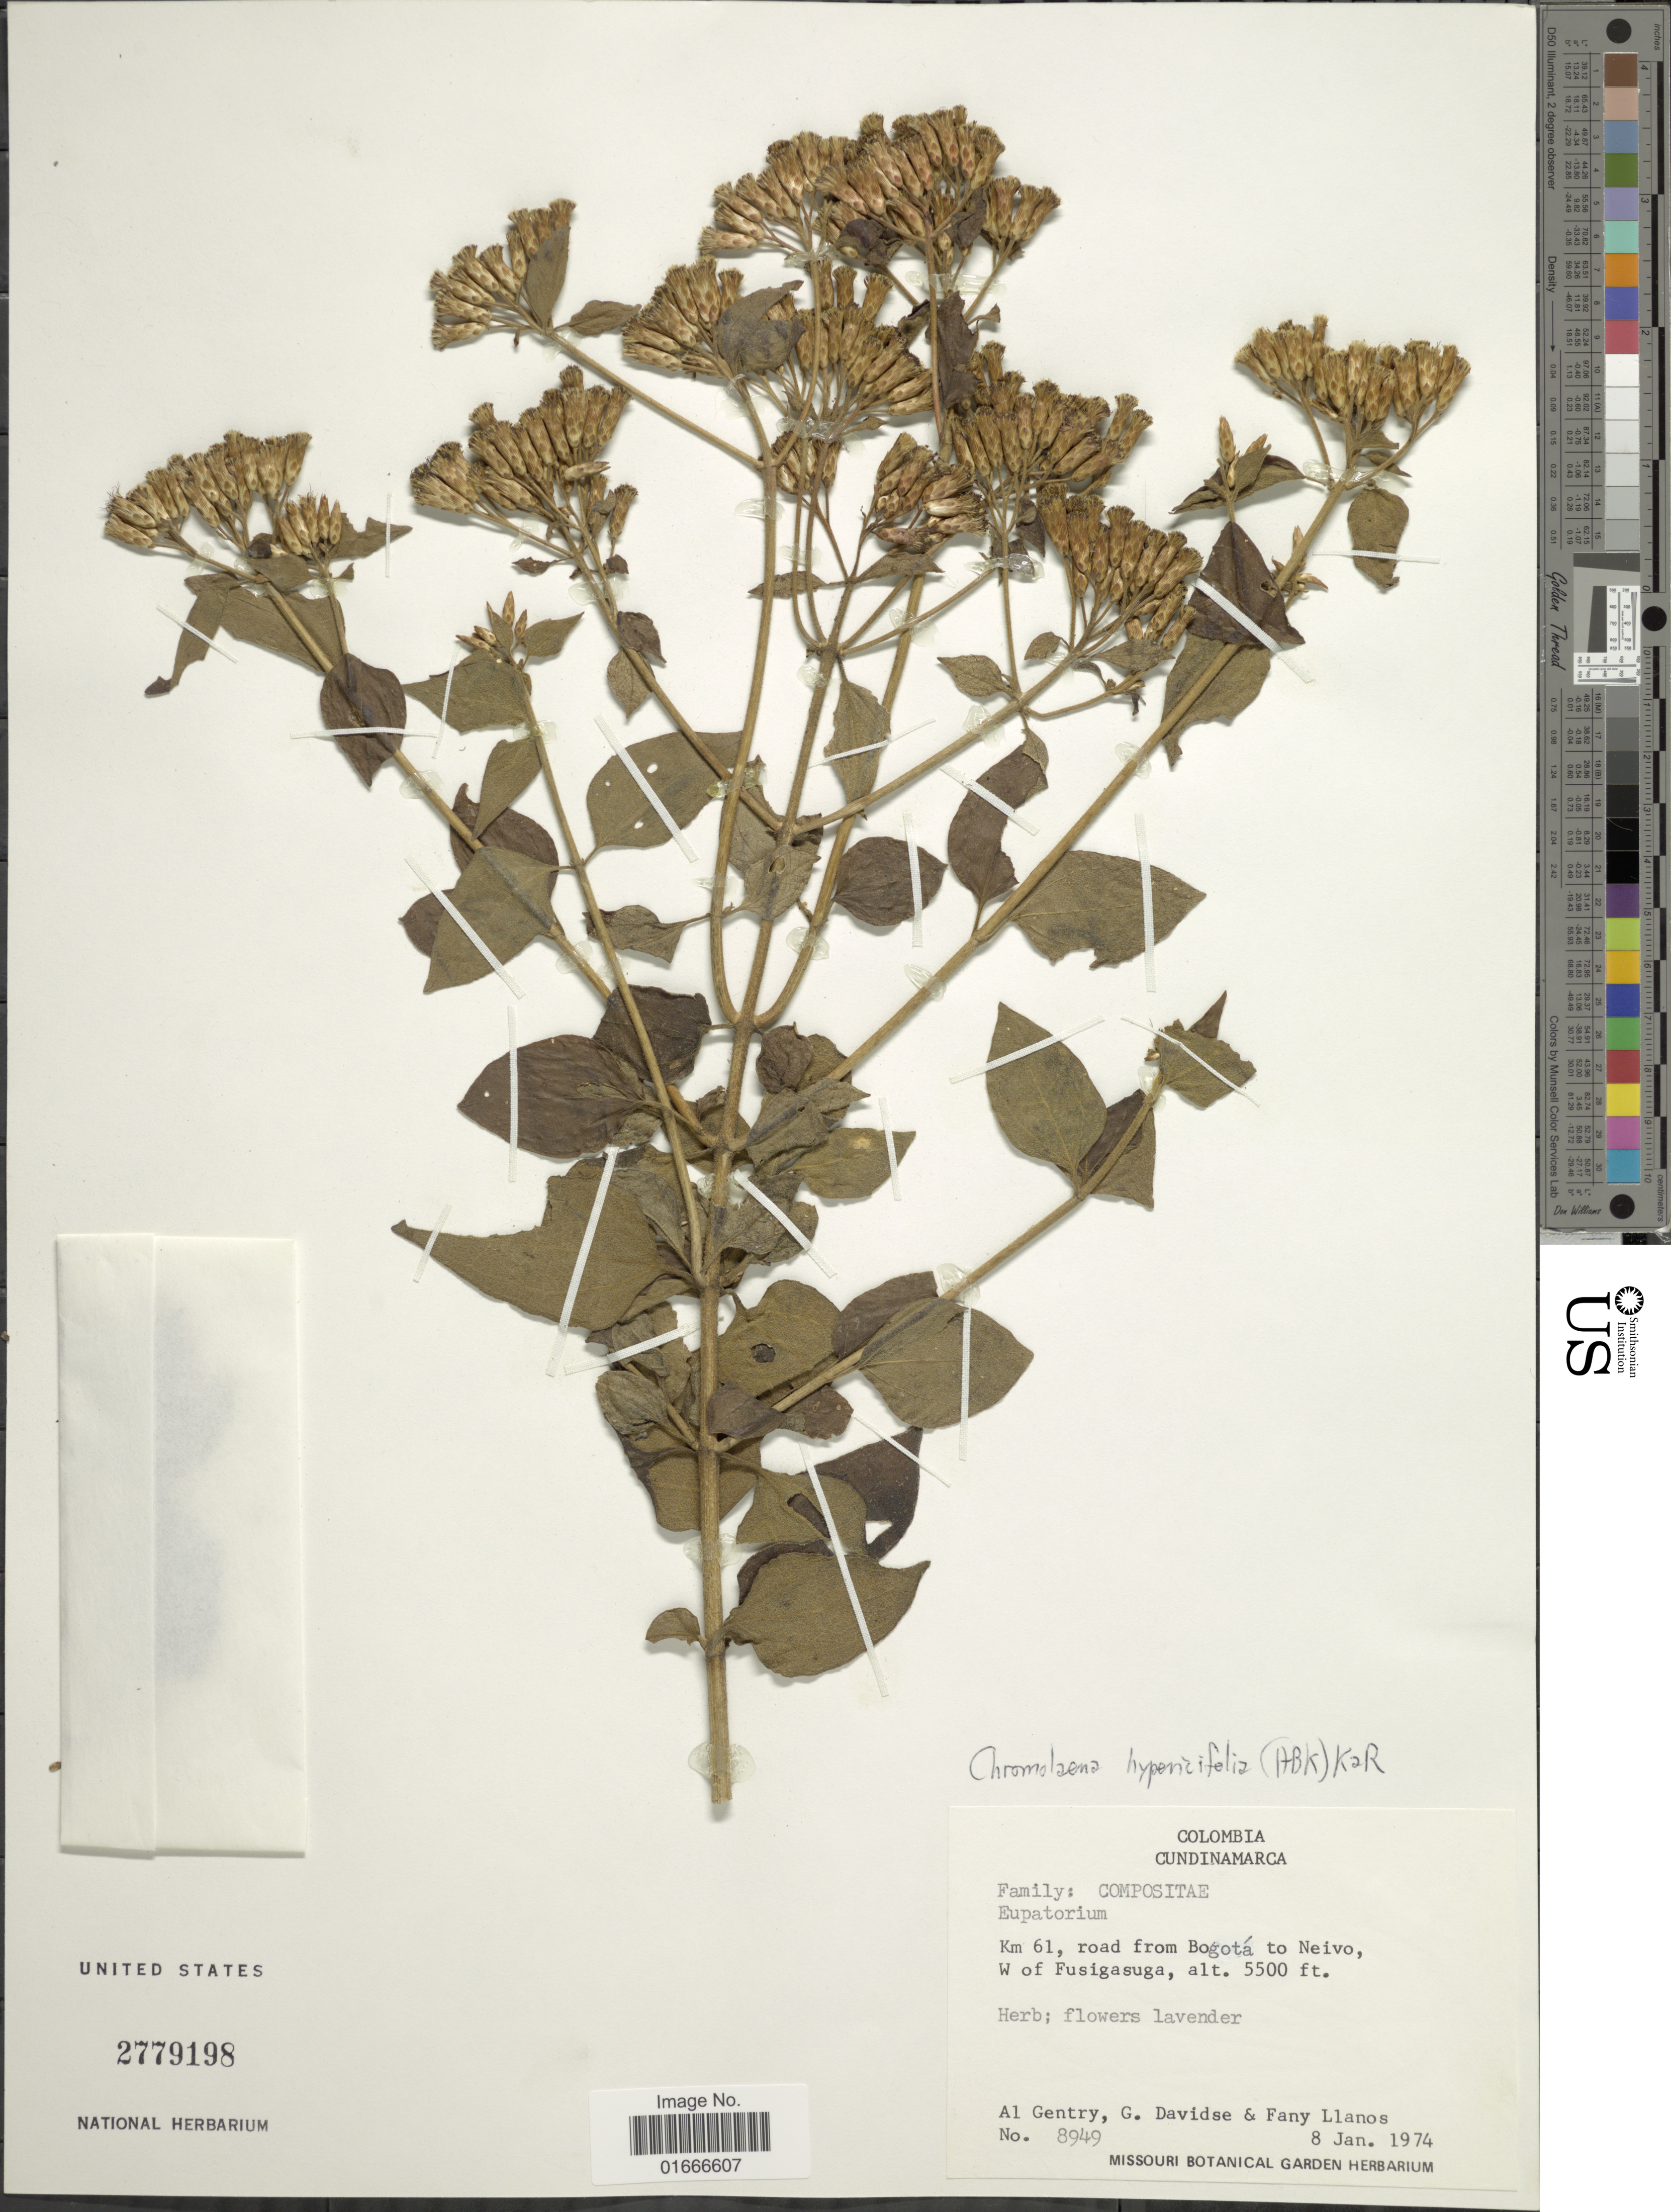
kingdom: Plantae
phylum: Tracheophyta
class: Magnoliopsida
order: Asterales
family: Asteraceae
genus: Chromolaena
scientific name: Chromolaena hypericifolia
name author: (Kunth) R.M. King & H. Rob.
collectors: A. H. Gentry, G. Davidse & F. Llanos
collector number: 8949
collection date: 1974-01-08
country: Colombia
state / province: Cundinamarca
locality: Km 61 road from Bogota to Neivo, W of Fusigasuga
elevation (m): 1676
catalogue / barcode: US 2779198